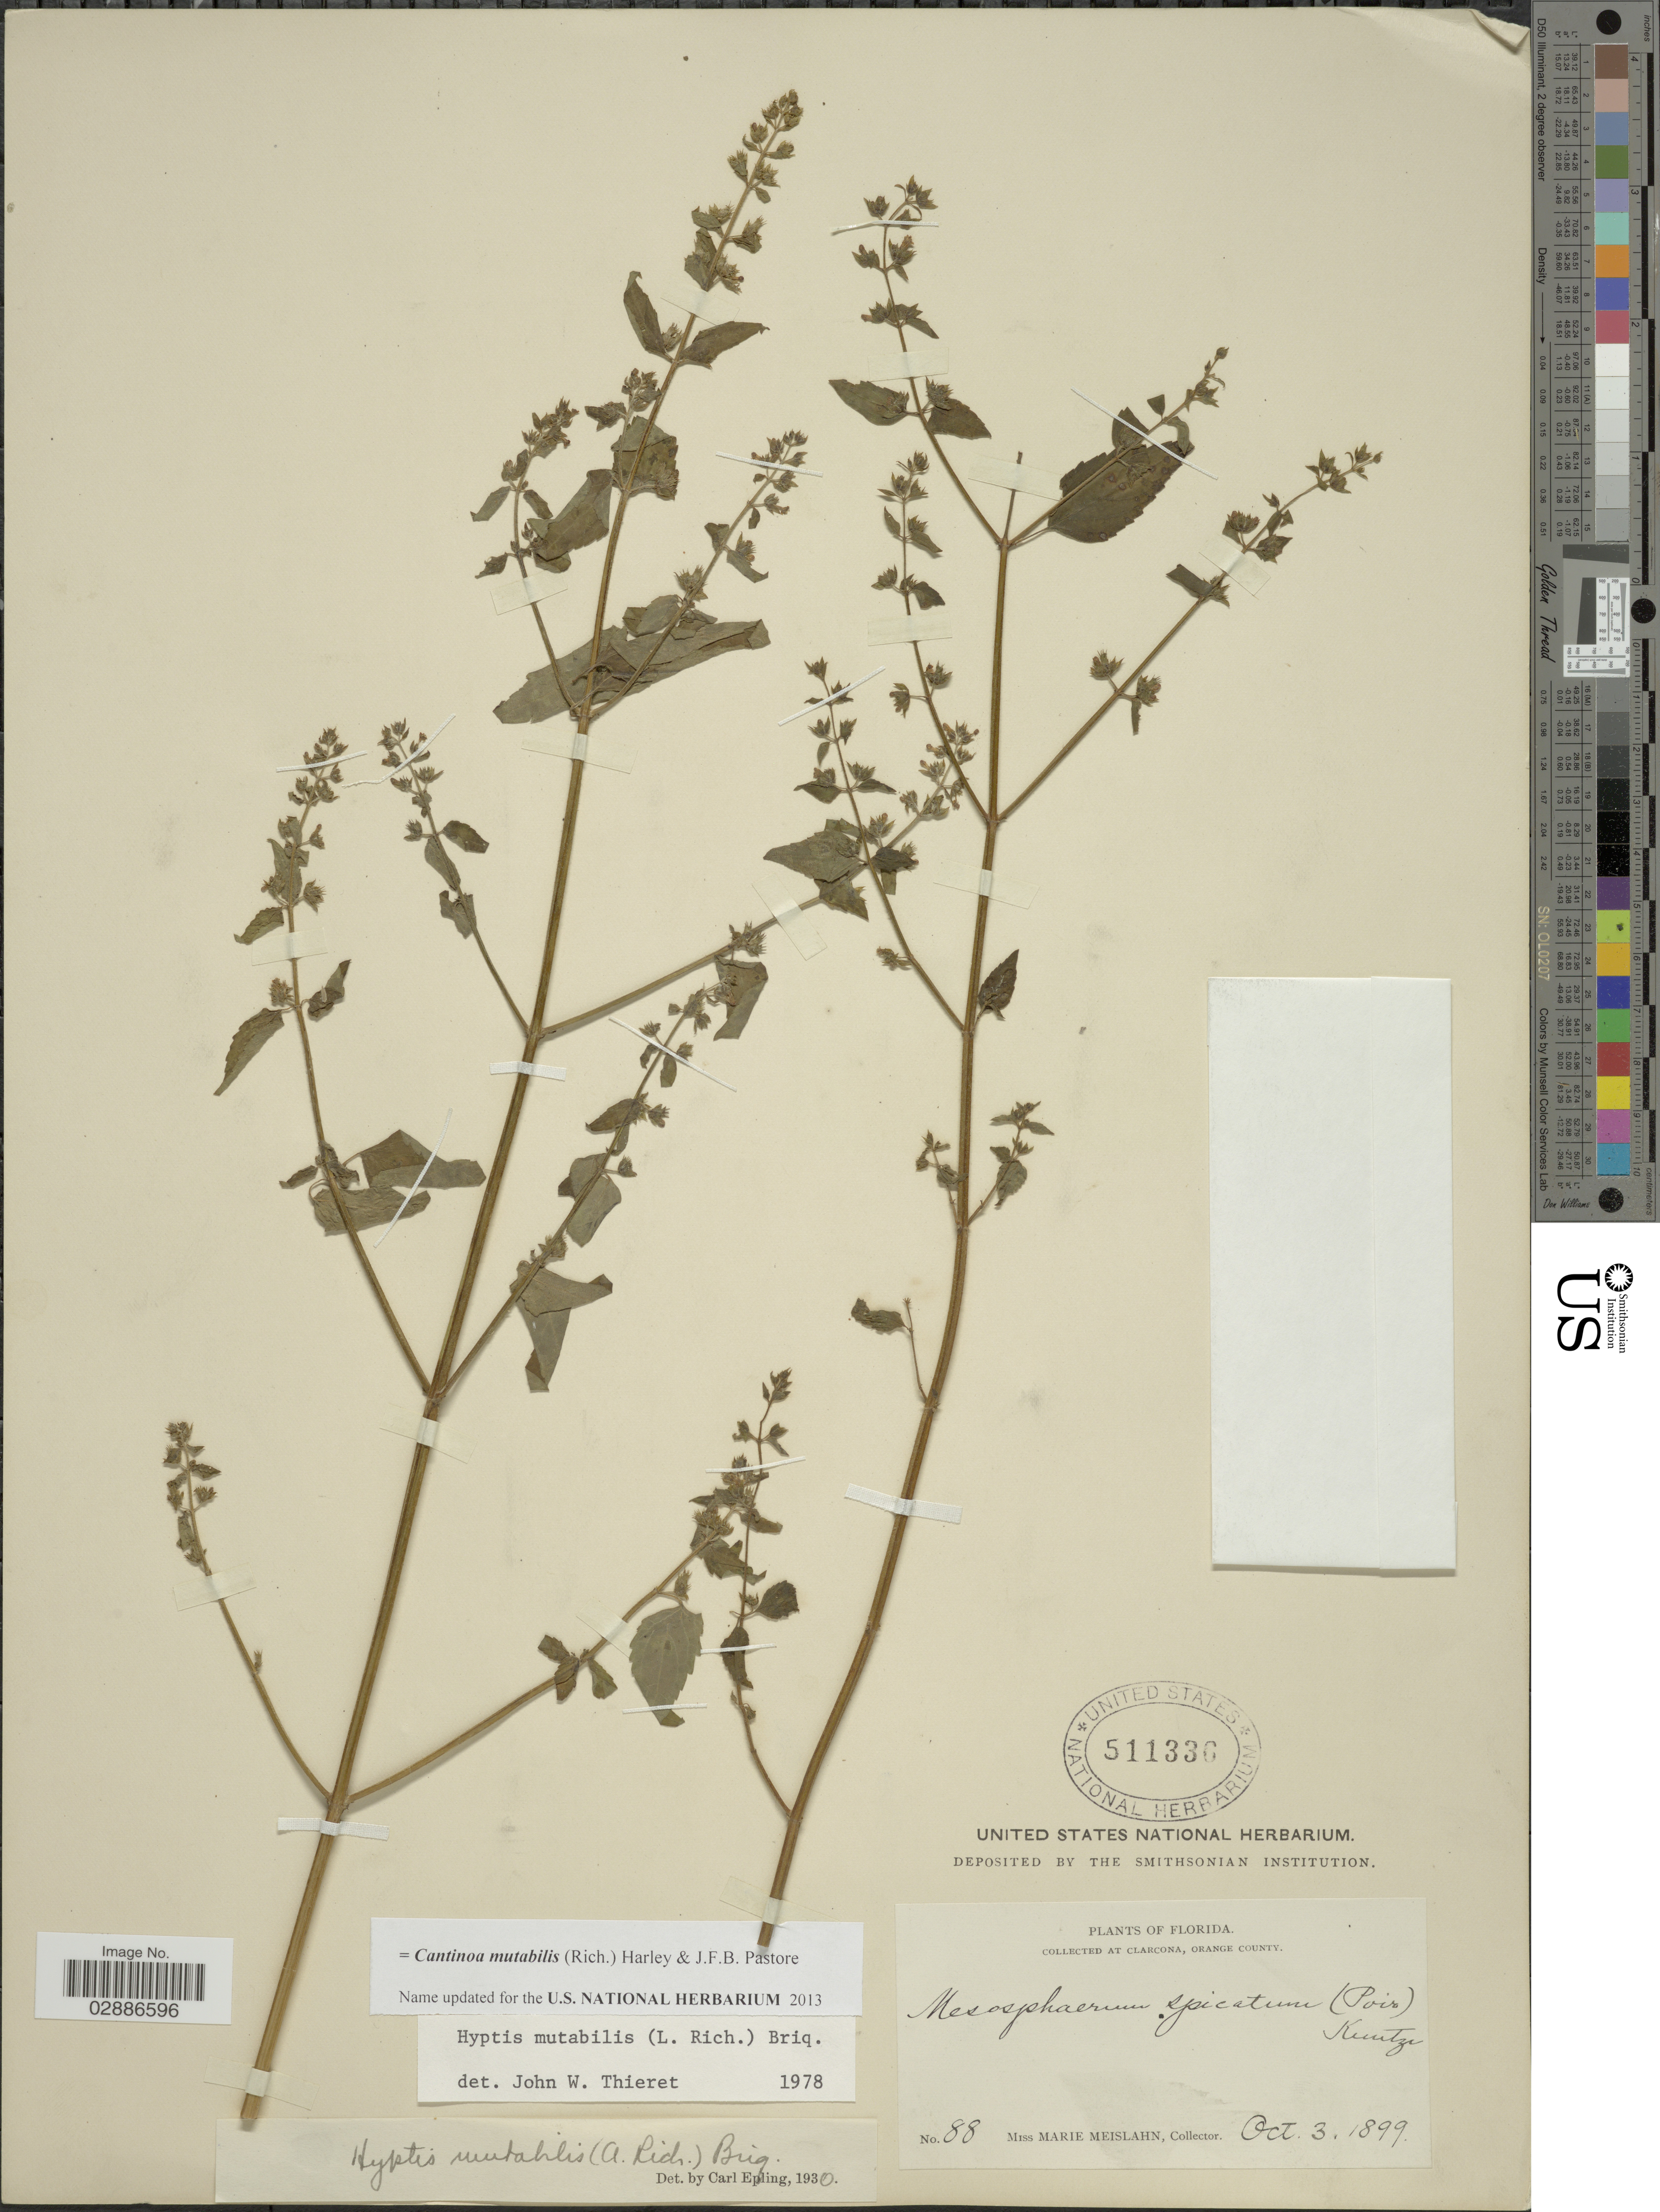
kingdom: Plantae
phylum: Tracheophyta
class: Magnoliopsida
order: Lamiales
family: Lamiaceae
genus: Cantinoa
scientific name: Cantinoa mutabilis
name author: (Epling) Harley & J.F.B. Pastore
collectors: M. Meislahn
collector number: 88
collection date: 1899-10-03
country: United States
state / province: Florida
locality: At Clarcona, Orange County.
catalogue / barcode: US 511336